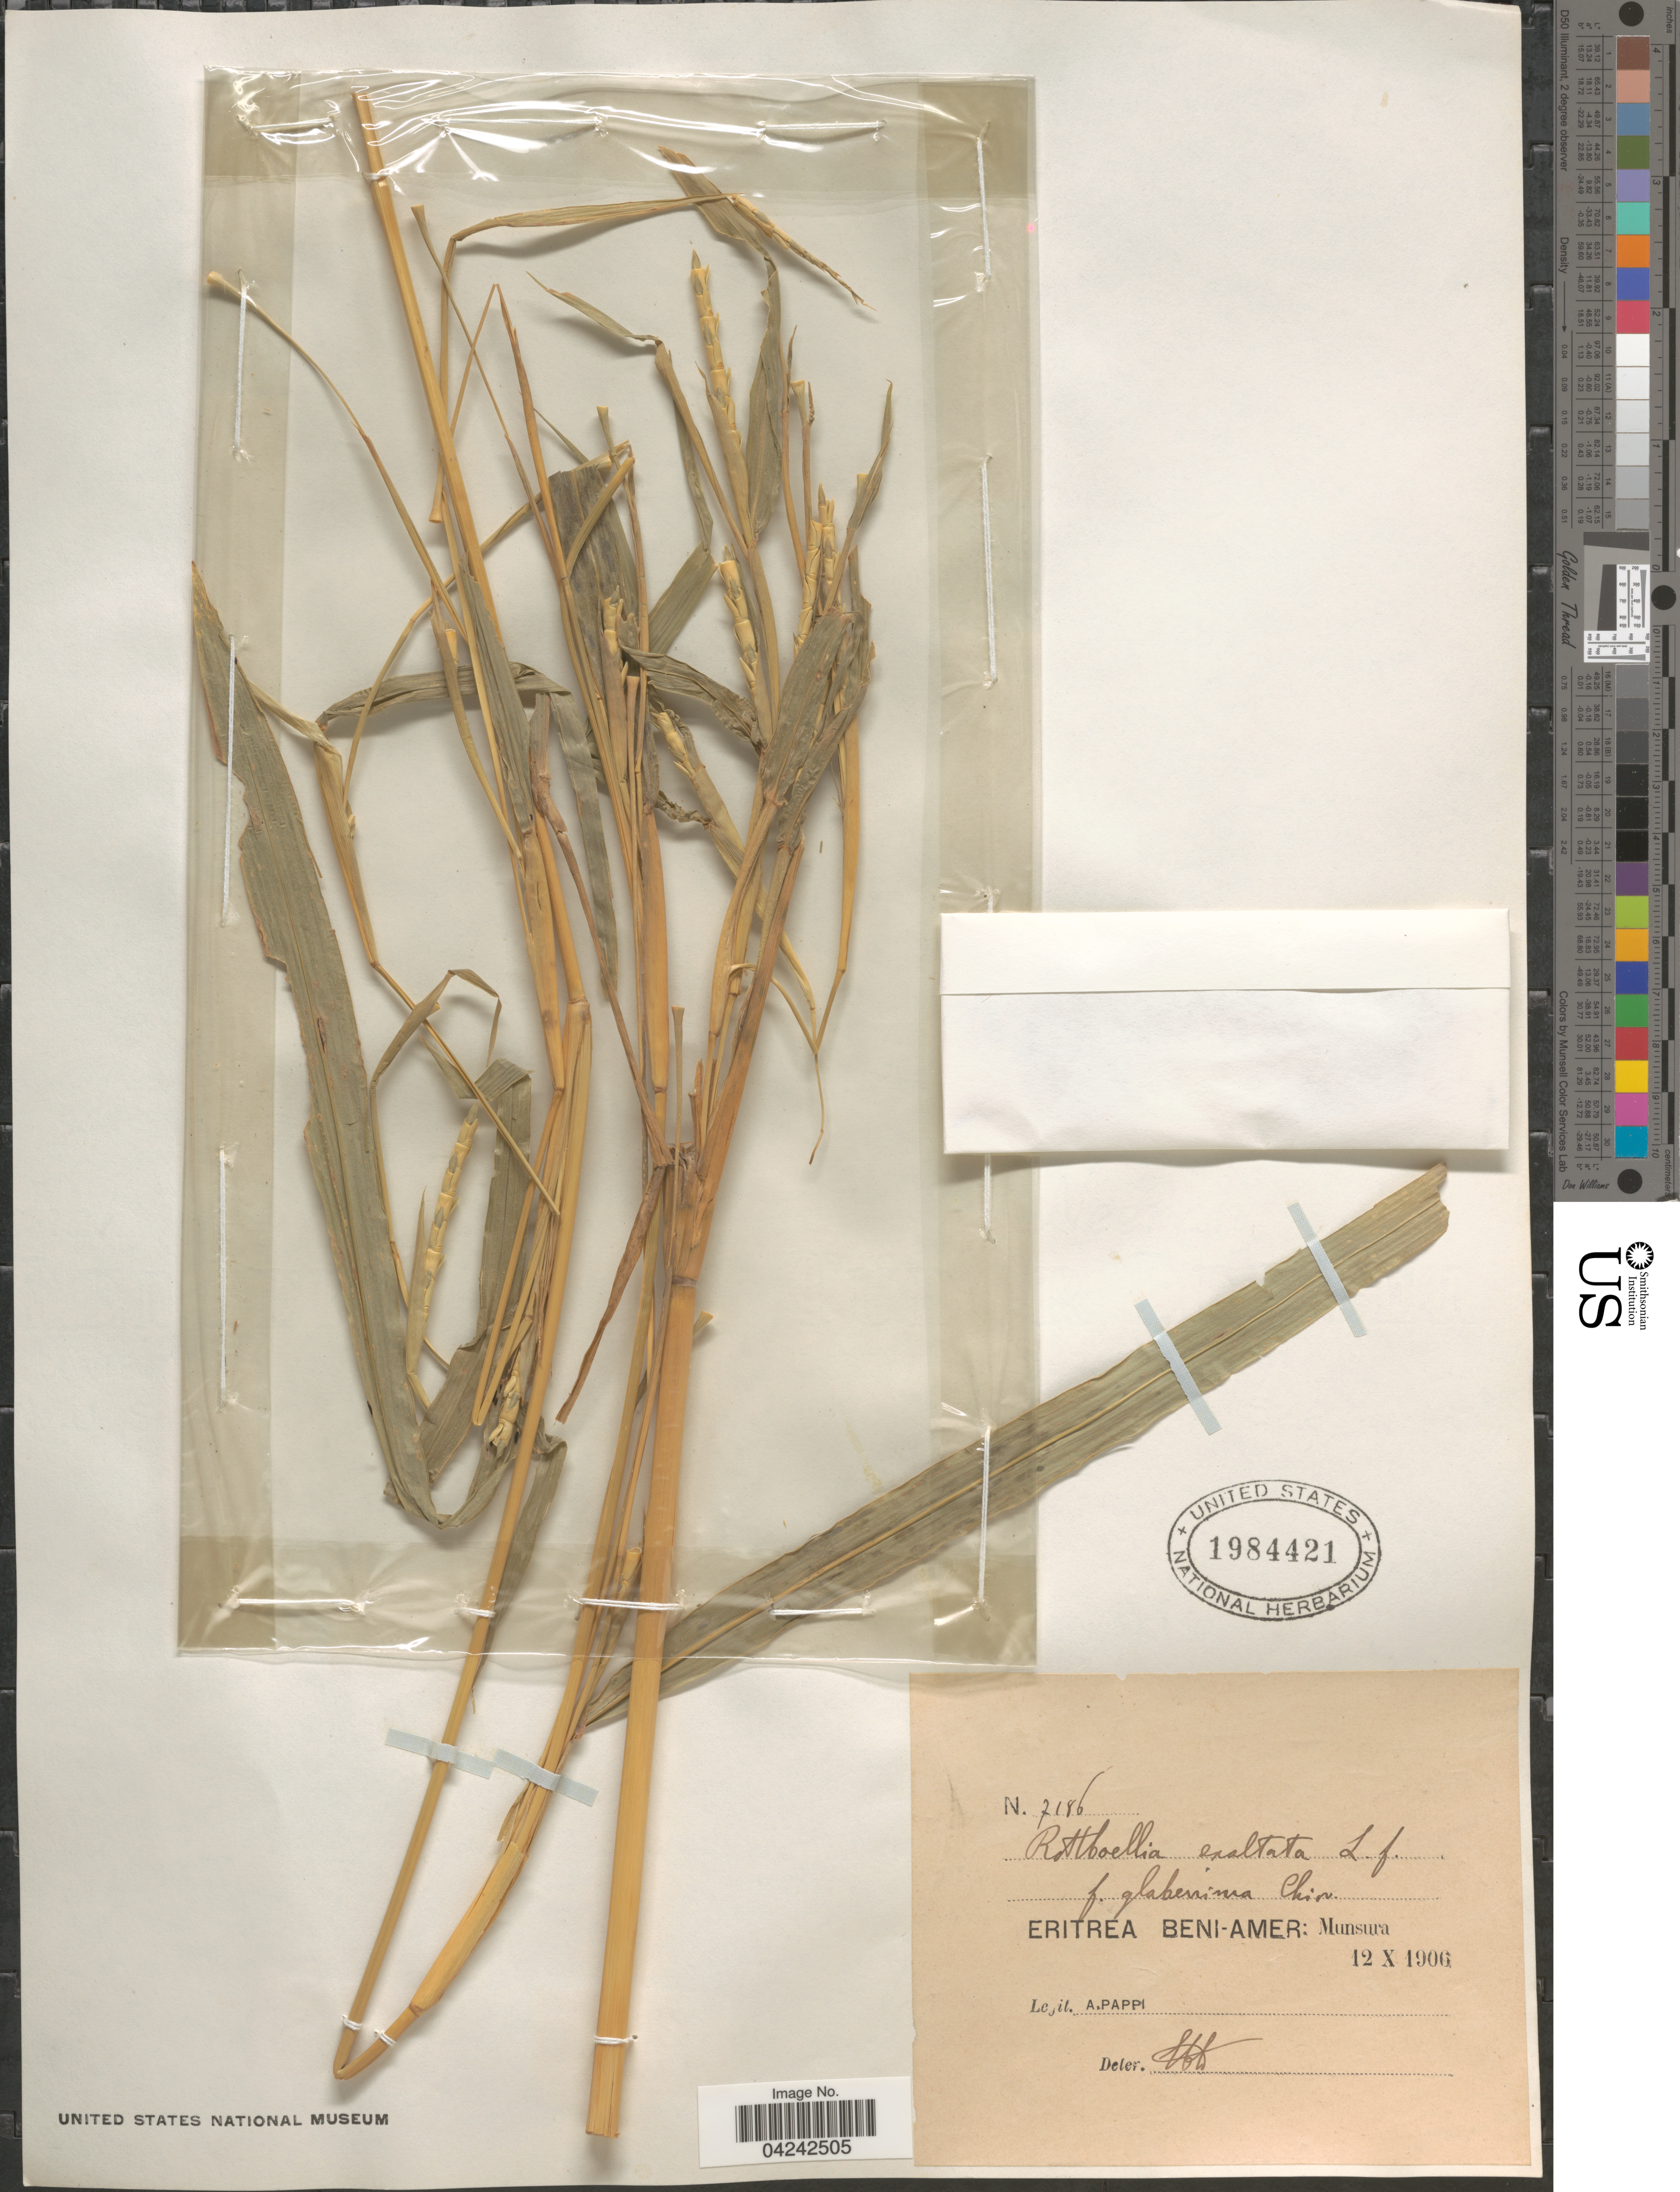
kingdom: Plantae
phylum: Tracheophyta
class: Liliopsida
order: Poales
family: Poaceae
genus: Rottboellia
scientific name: Rottboellia cochinchinensis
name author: (Lour.) Clayton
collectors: A. Pappi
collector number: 7186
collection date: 1906-10-12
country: Eritrea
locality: Beni-Amer: Munsura.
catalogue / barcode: US 1984421